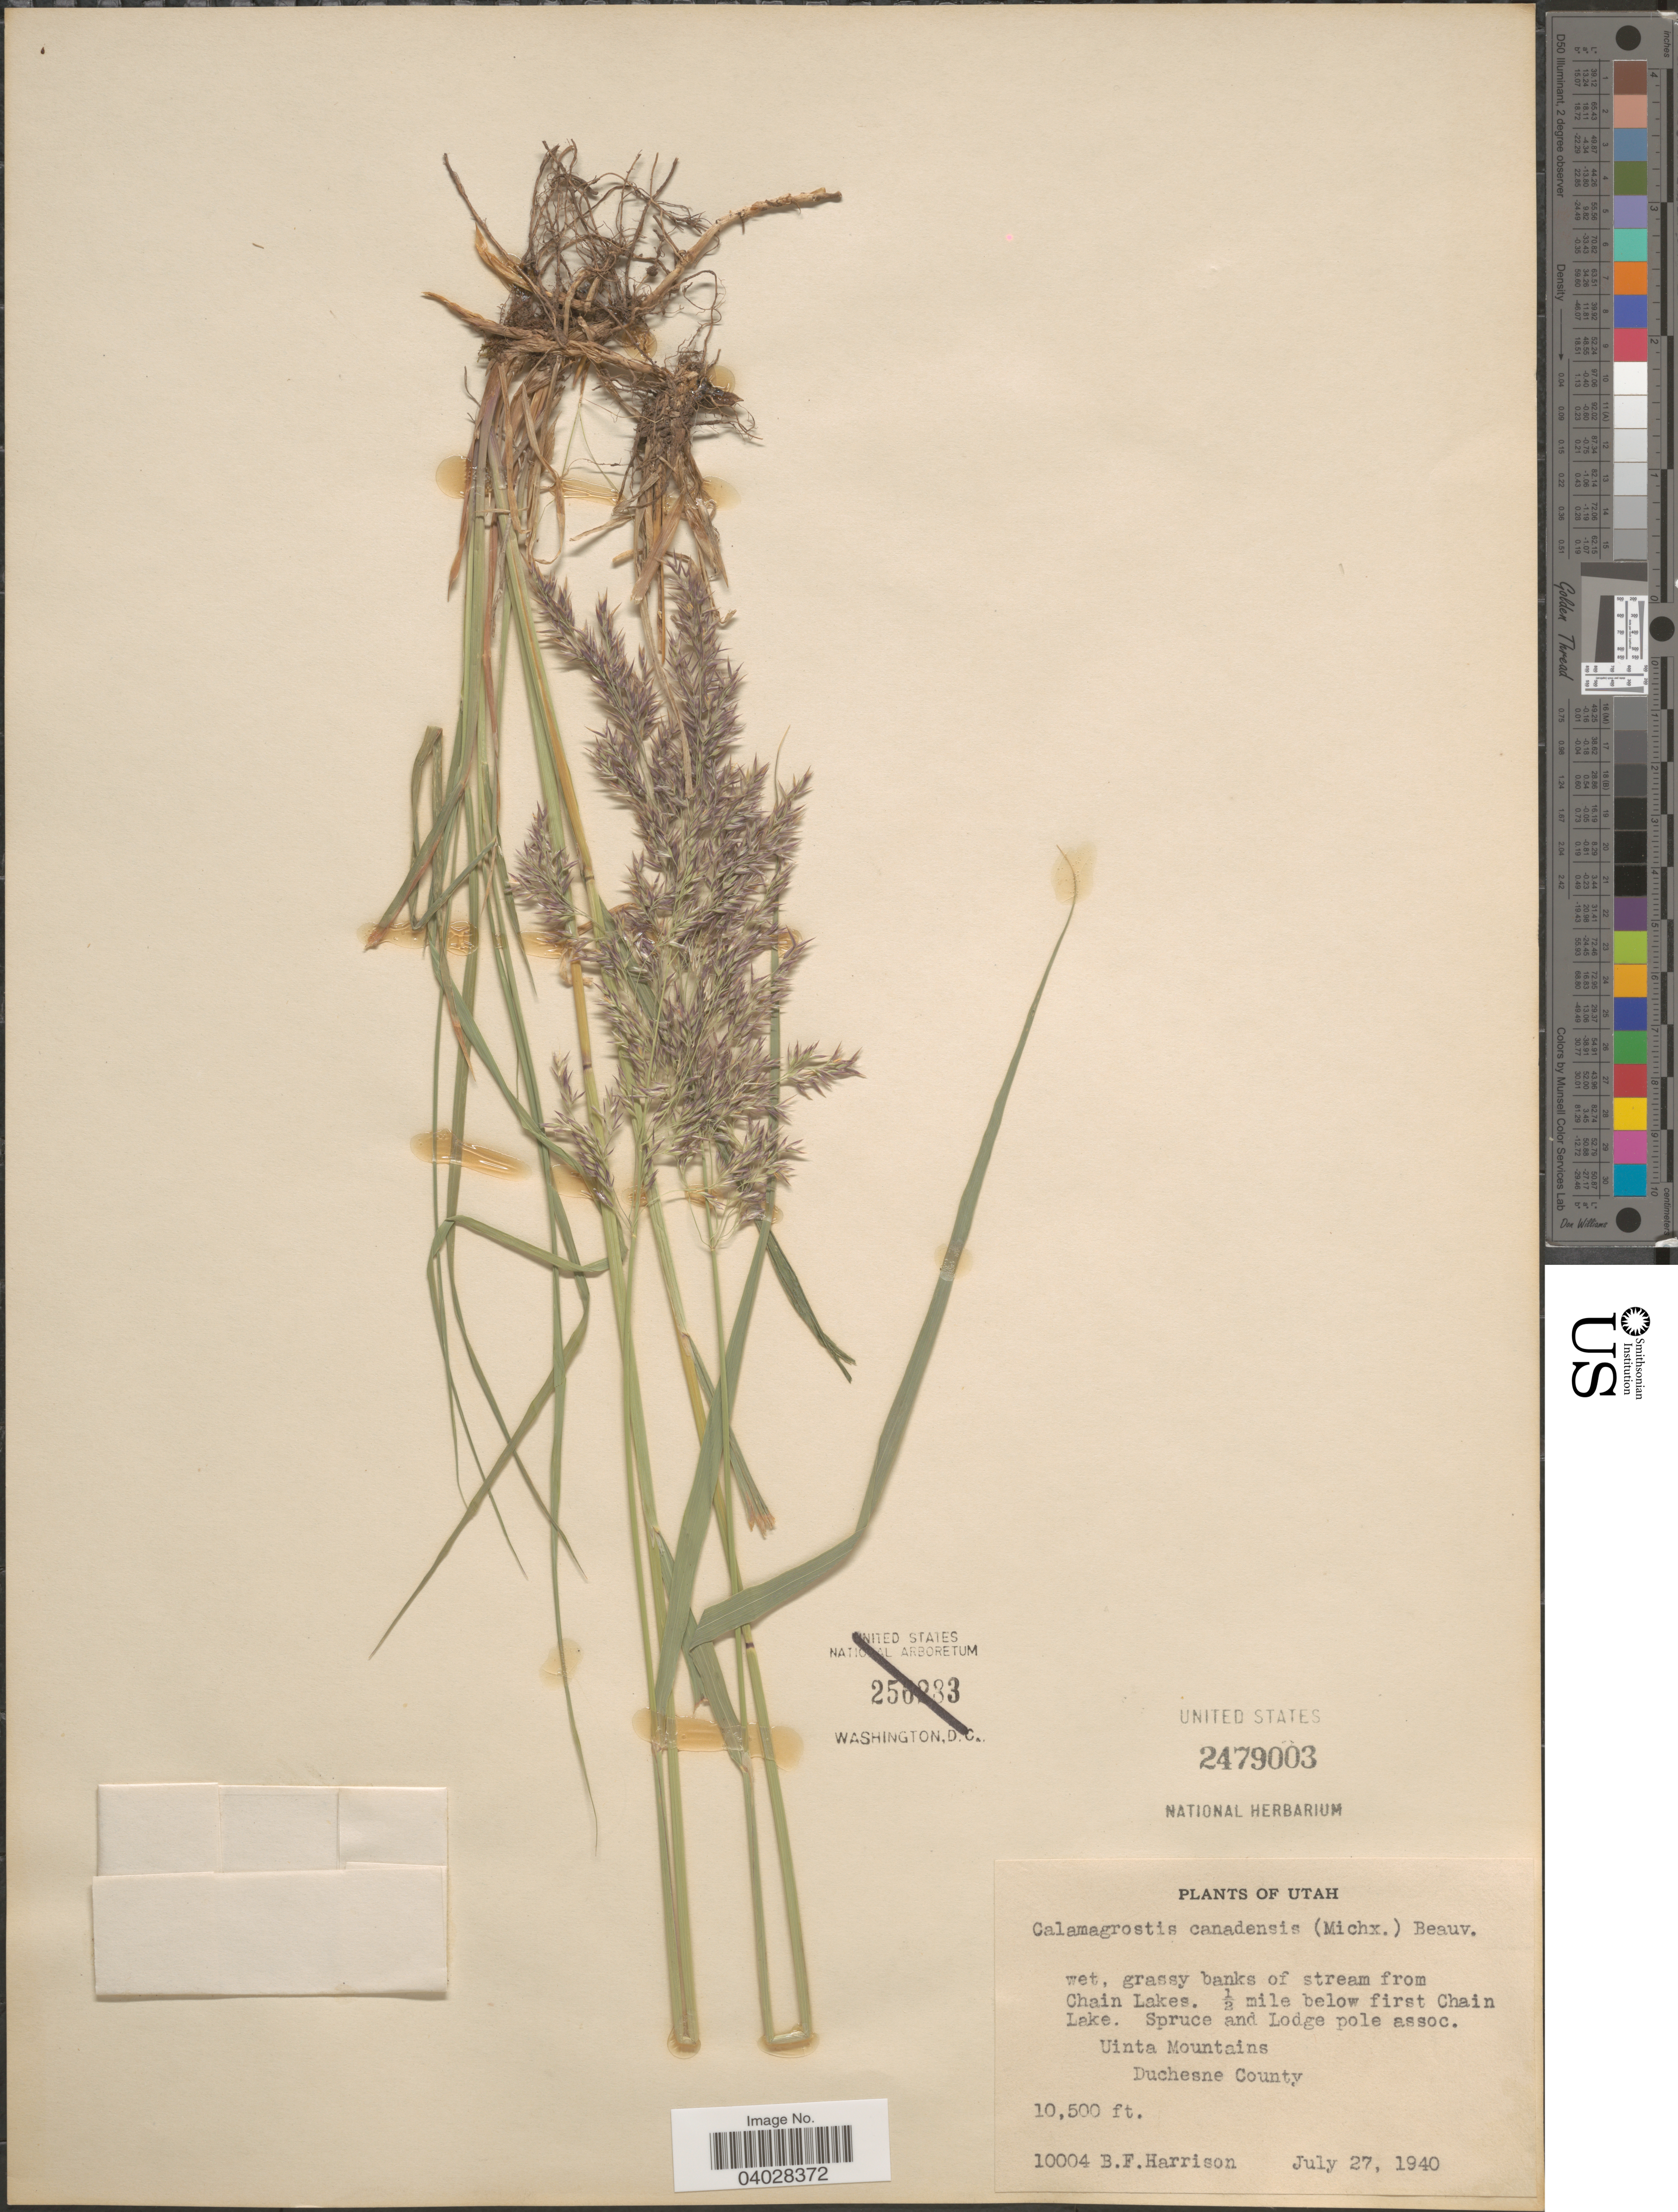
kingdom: Plantae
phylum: Tracheophyta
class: Liliopsida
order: Poales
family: Poaceae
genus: Calamagrostis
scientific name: Calamagrostis canadensis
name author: (Michx.) P. Beauv.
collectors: B. F. Harrison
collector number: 10004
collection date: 1940-07-27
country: United States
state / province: Utah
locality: Stream from Chain Lakes. ½ mile below first Chain Lake. Uinta Mountains. Duchesne County.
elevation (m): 3200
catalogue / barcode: US 2479003